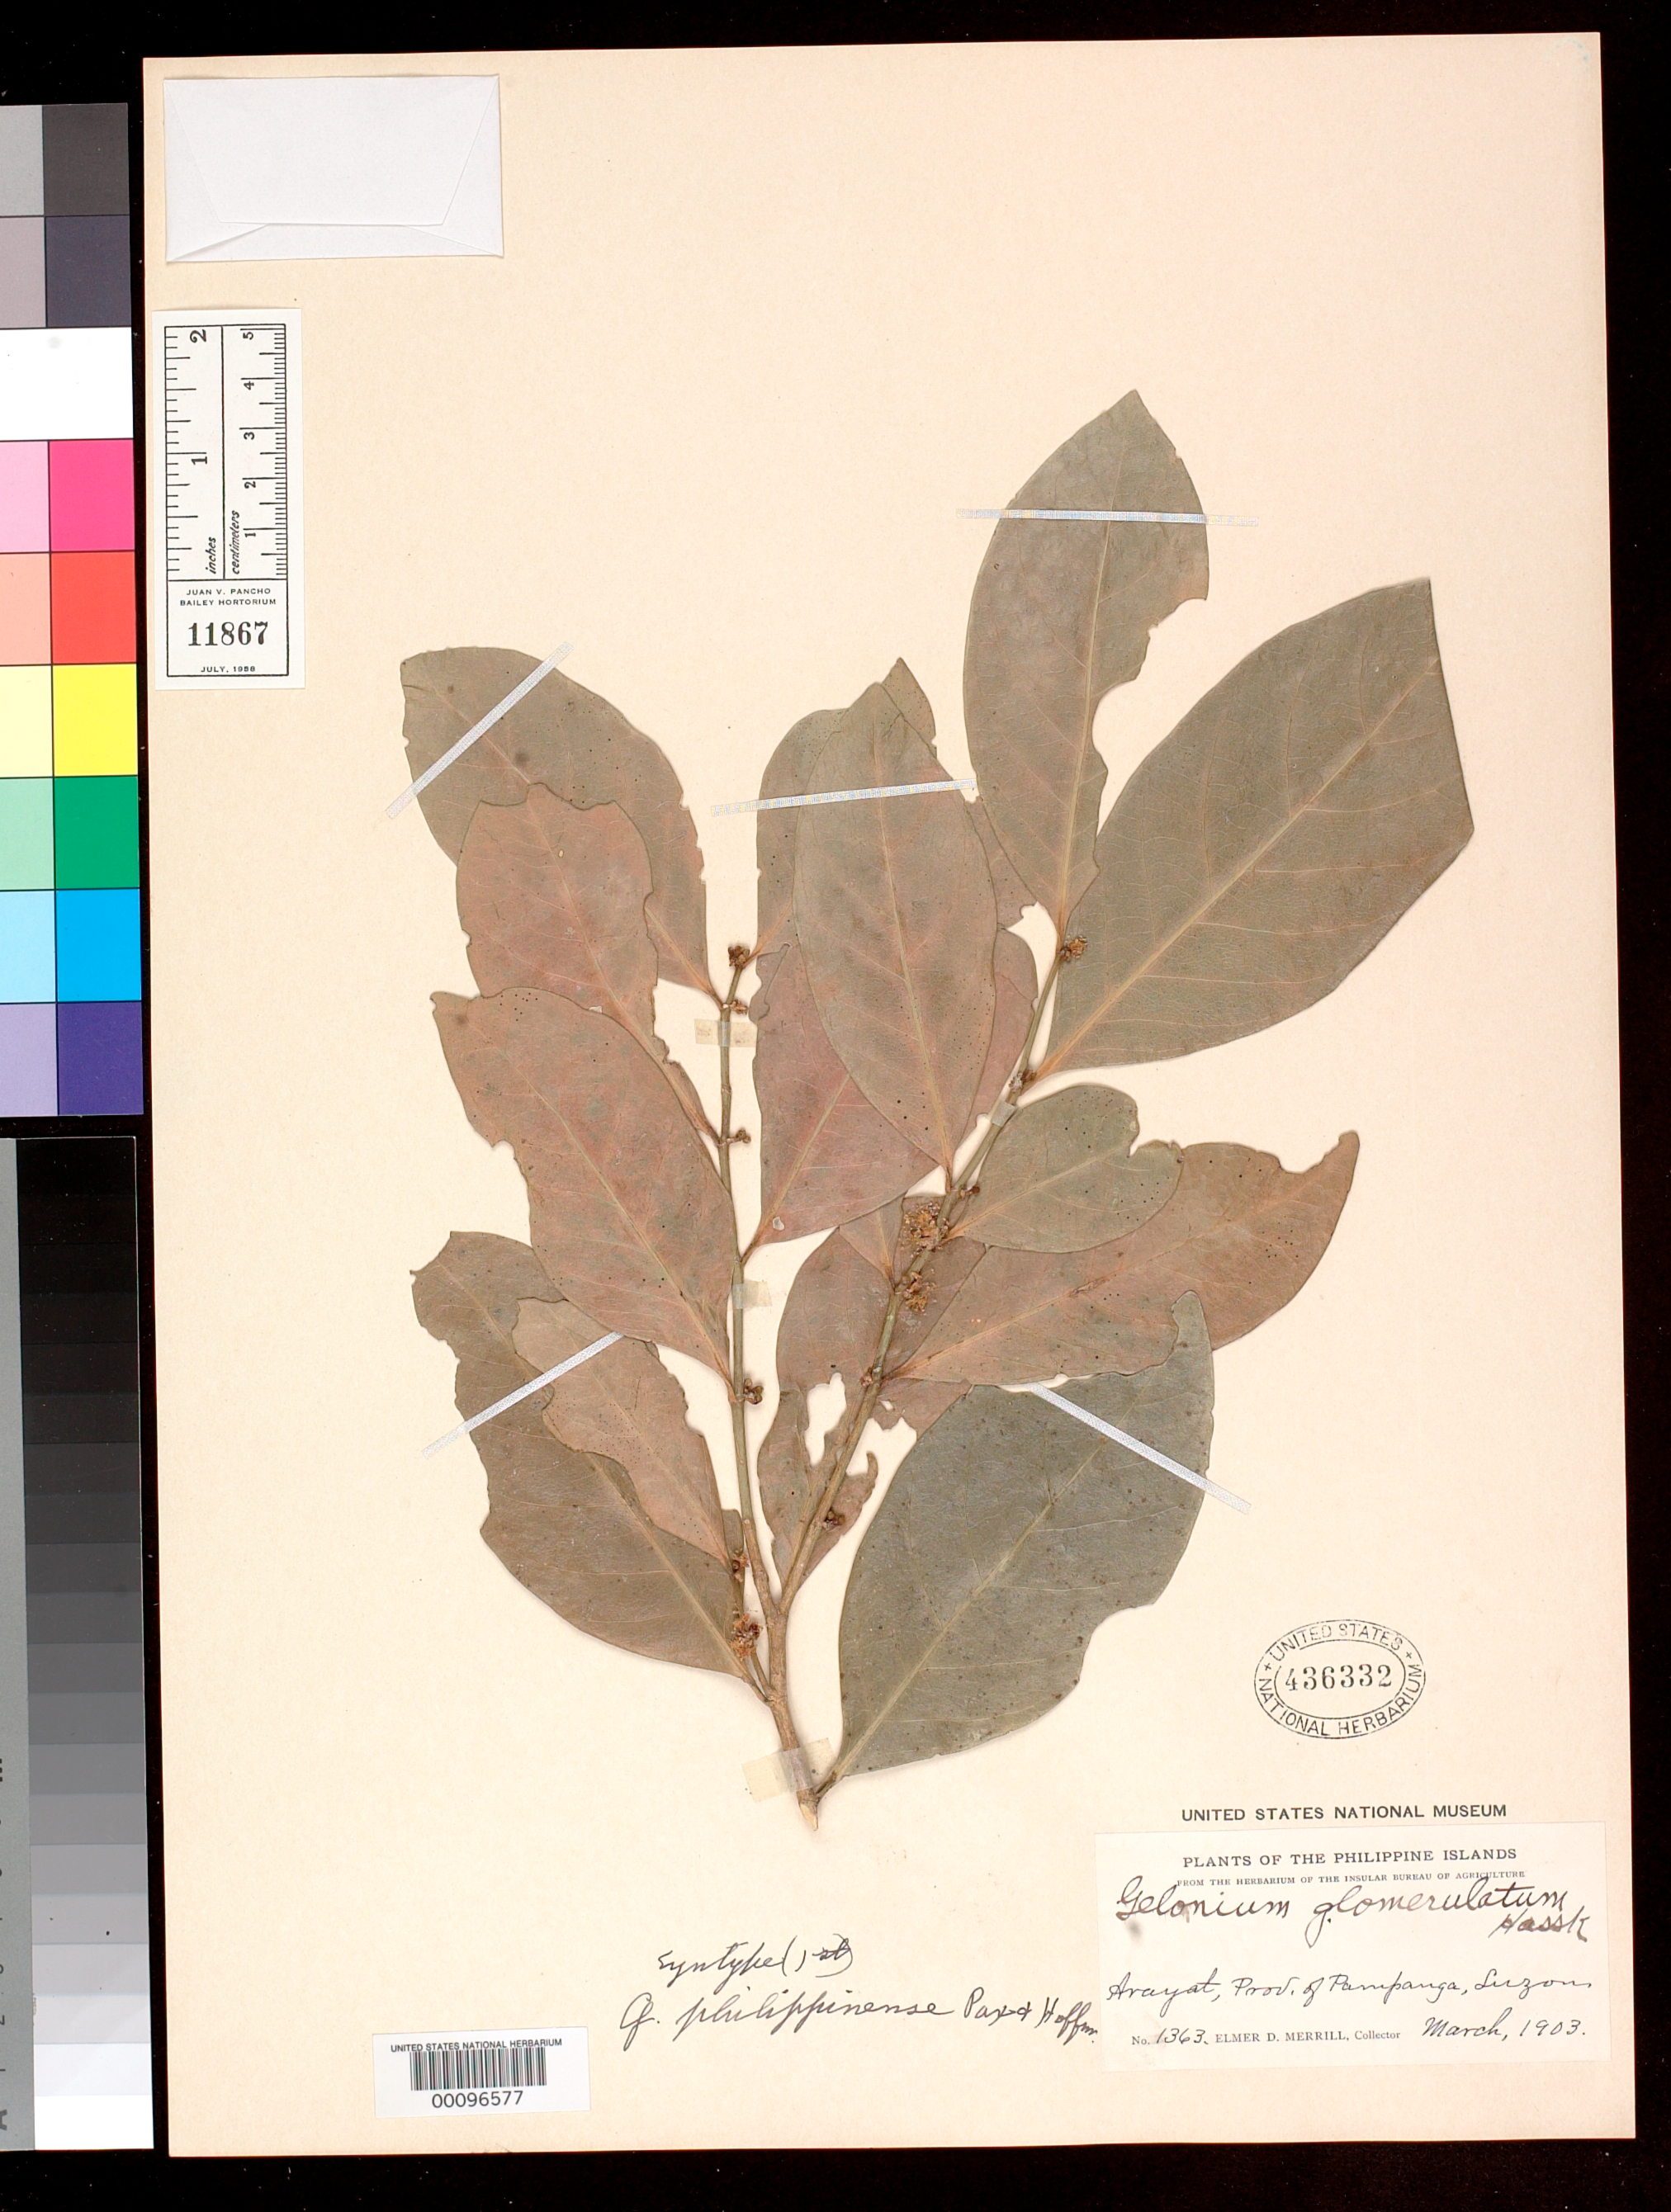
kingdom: Plantae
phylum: Tracheophyta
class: Magnoliopsida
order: Malpighiales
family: Euphorbiaceae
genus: Gelonium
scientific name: Gelonium philippinense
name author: Pax & K. Hoffm. in Engl.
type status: Isosyntype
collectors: E. D. Merrill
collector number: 1363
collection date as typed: Mar 1903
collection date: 1903-03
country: Philippines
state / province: Central Luzon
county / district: Pampanga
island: Luzon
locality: Arayat.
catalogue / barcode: US 436332